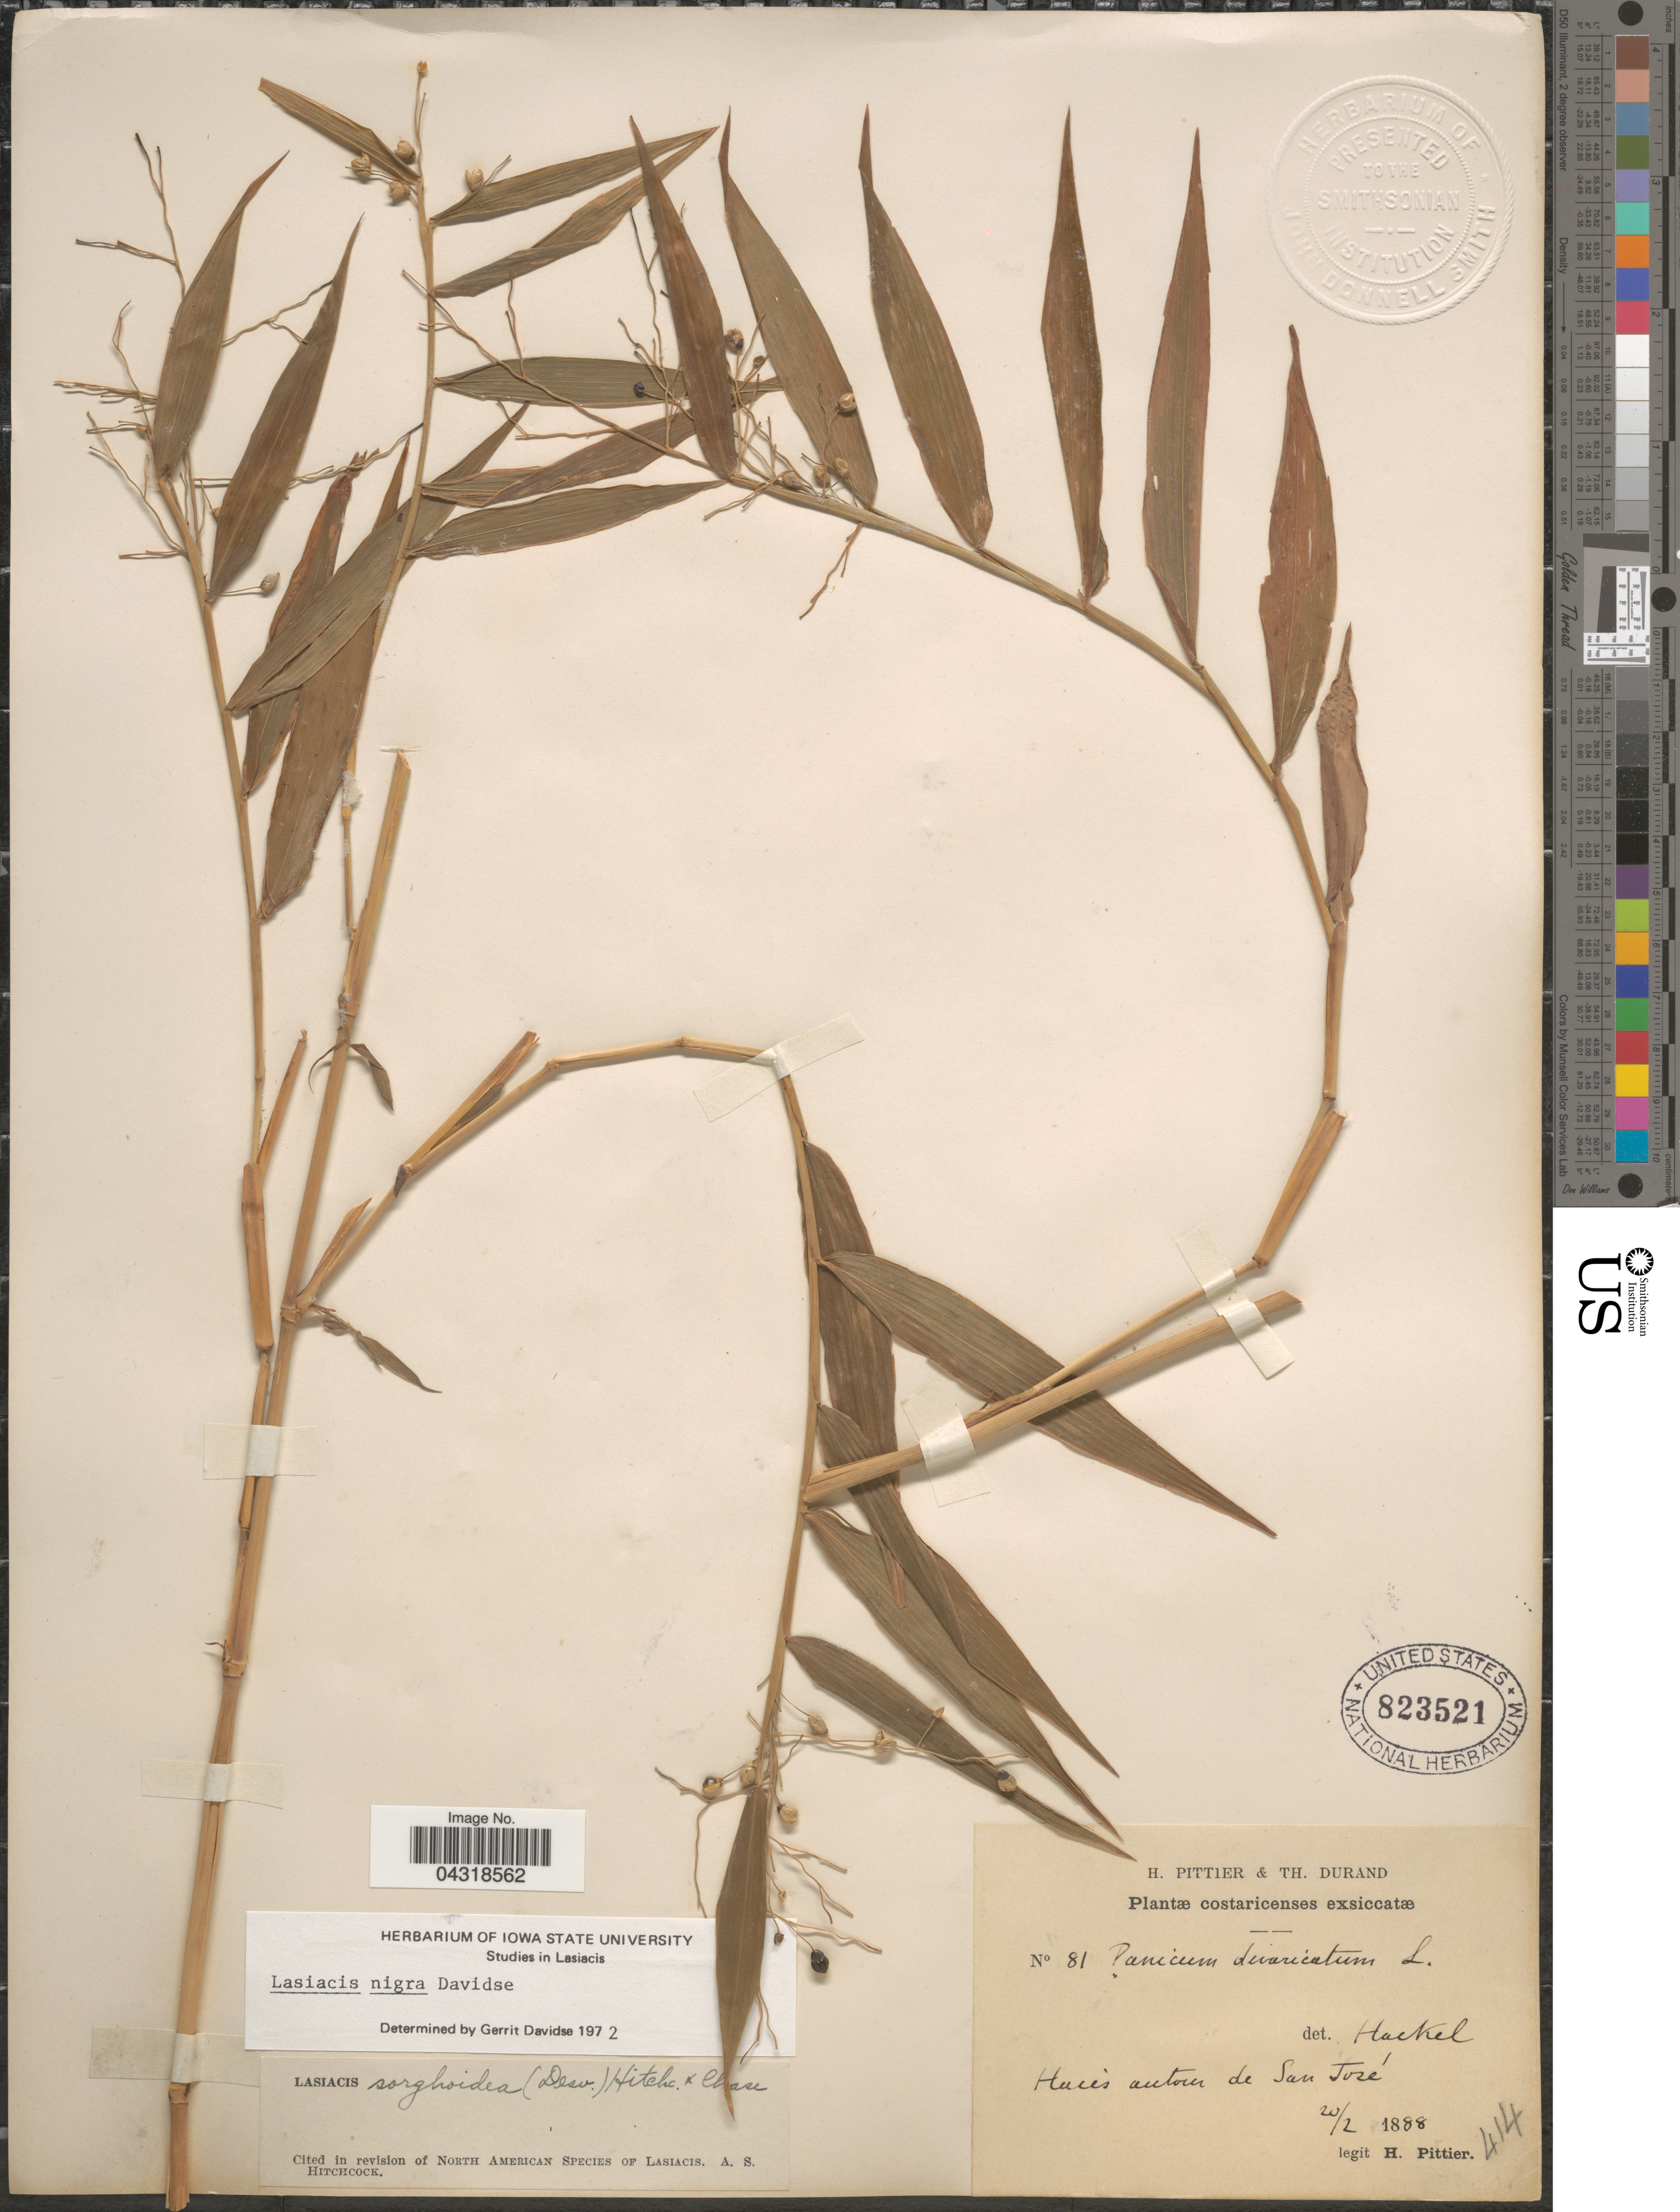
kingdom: Plantae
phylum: Tracheophyta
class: Liliopsida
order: Poales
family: Poaceae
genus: Lasiacis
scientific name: Lasiacis nigra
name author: Davidse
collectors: H. F. Pittier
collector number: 81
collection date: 1888-02-20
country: Costa Rica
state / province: San José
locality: Costaricenses. Haies autour de San José.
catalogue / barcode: US 823521